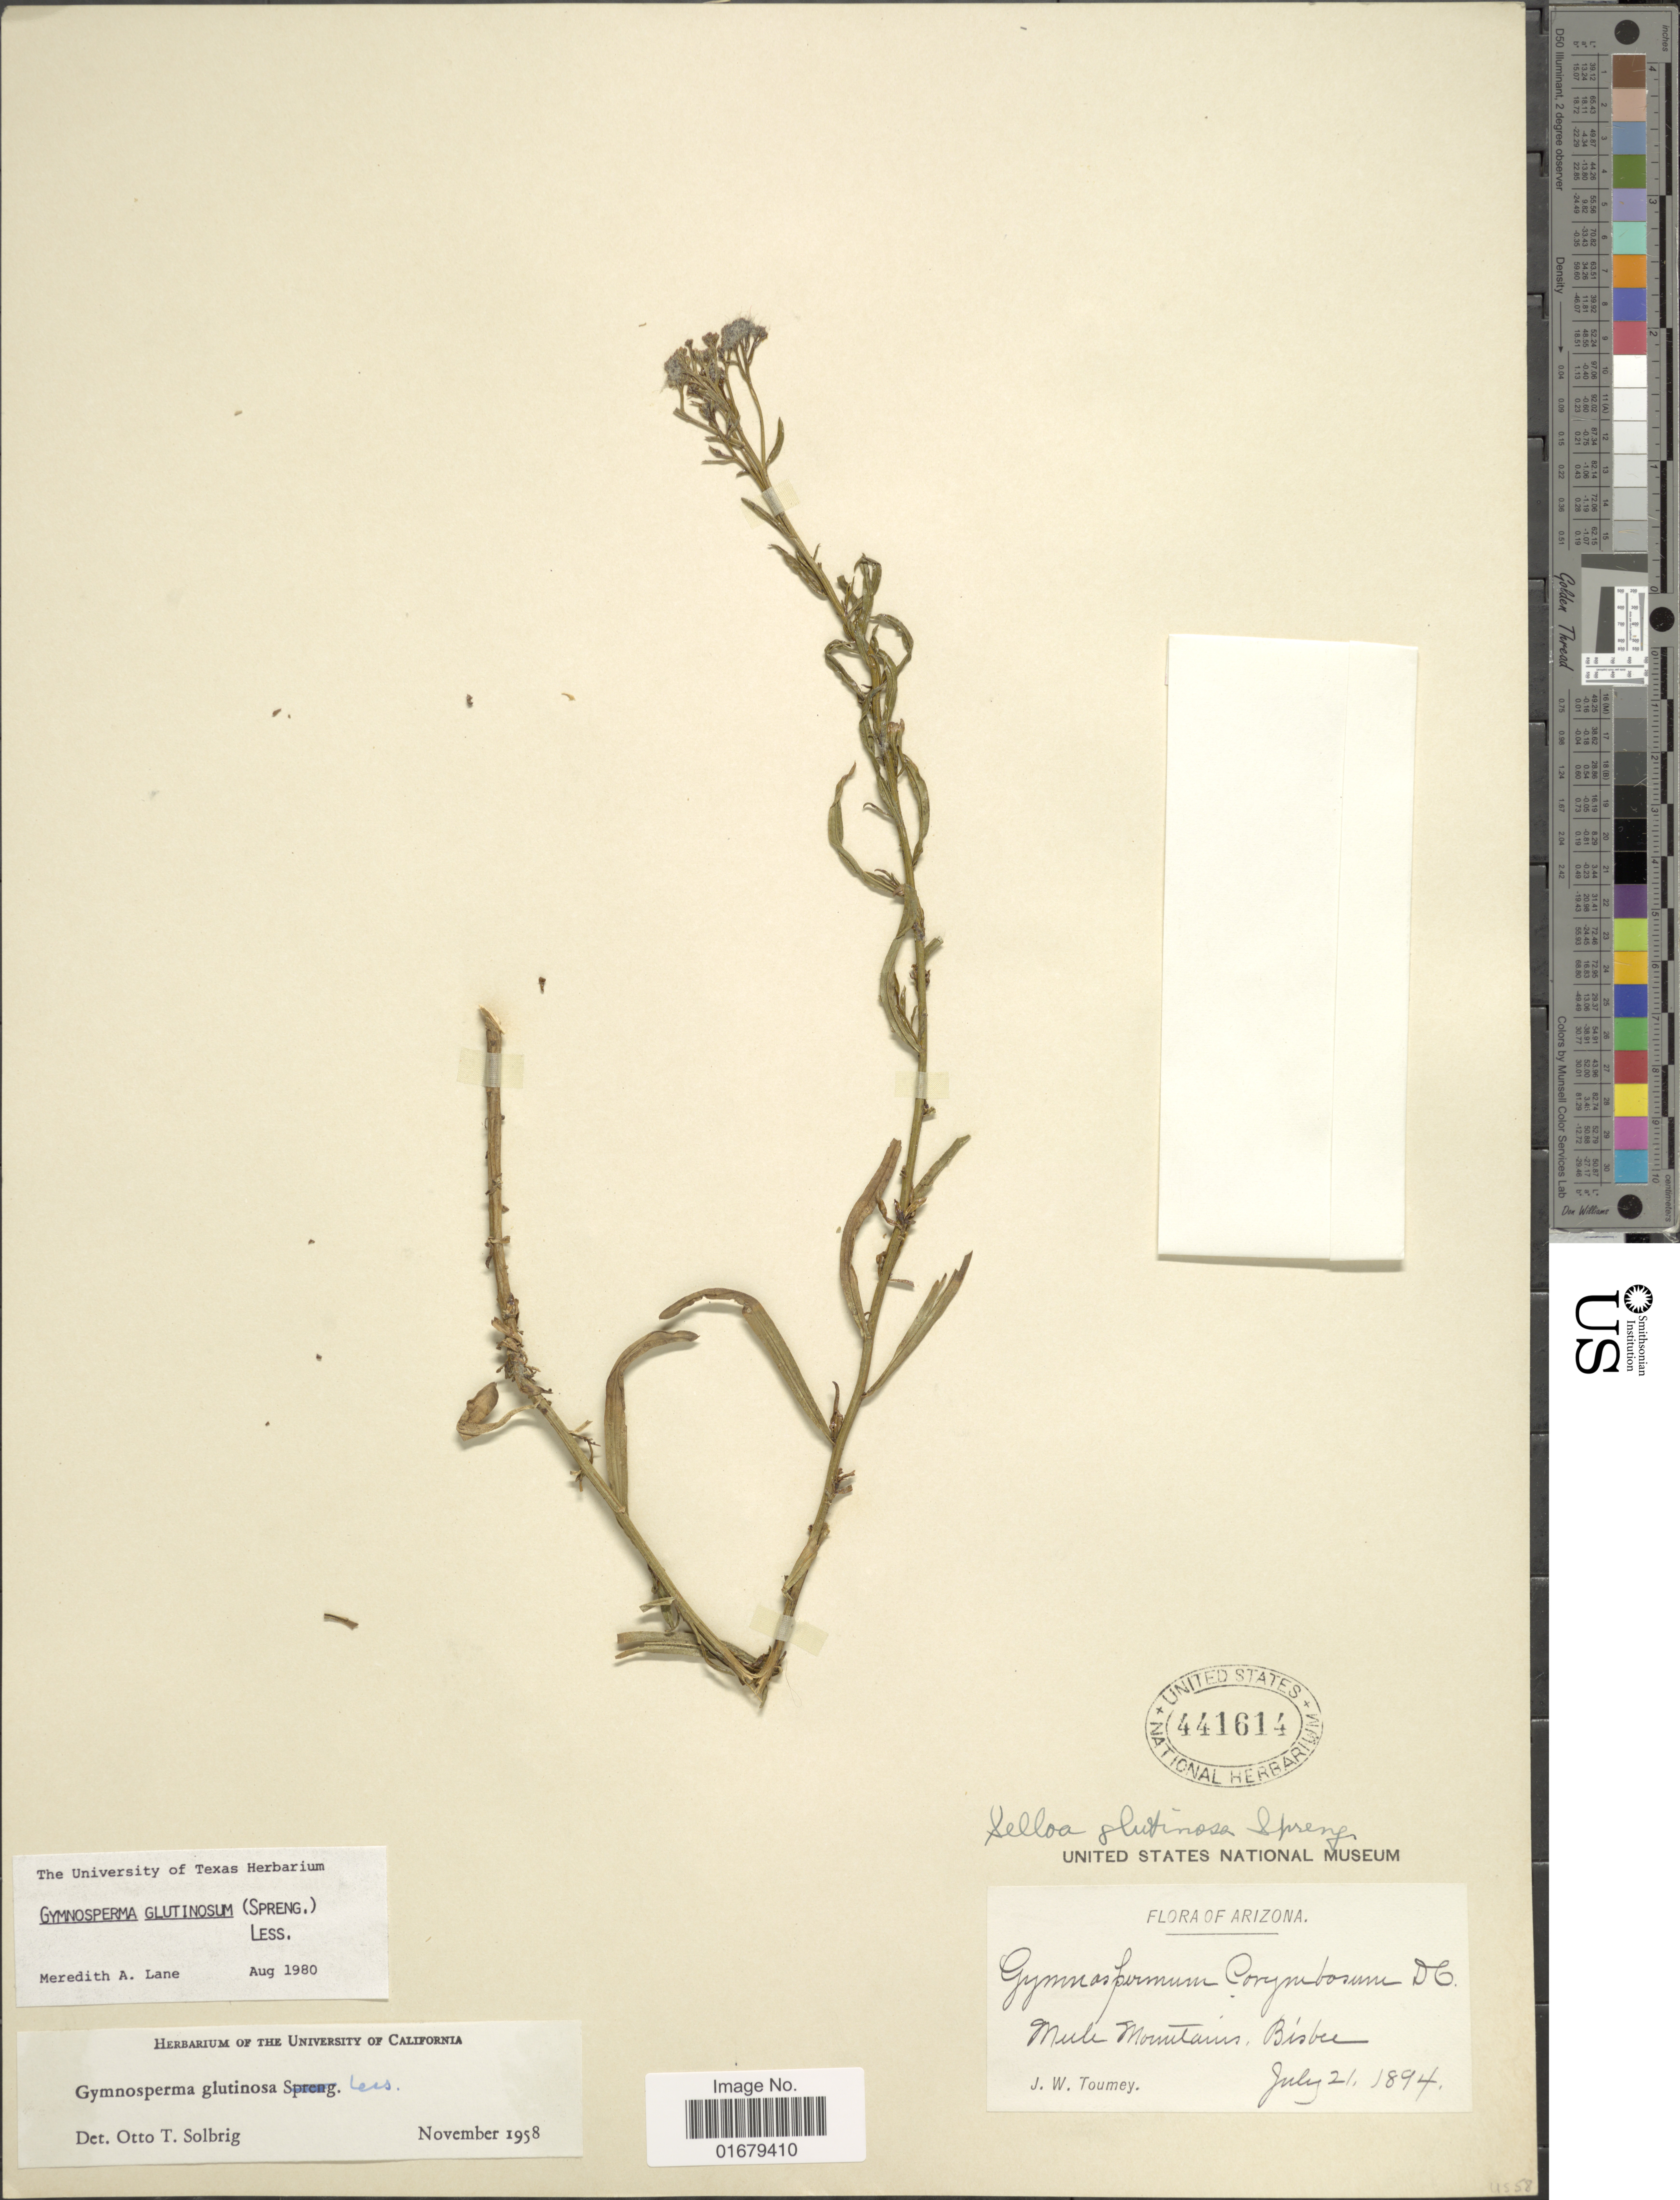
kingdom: Plantae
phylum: Tracheophyta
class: Magnoliopsida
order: Asterales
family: Asteraceae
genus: Gymnosperma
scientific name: Gymnosperma glutinosum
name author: (Spreng.) Less.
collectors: J. W. Toumey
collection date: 1894-07-21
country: United States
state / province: Arizona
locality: Mule Mountains, Bisbee.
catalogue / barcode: US 441614